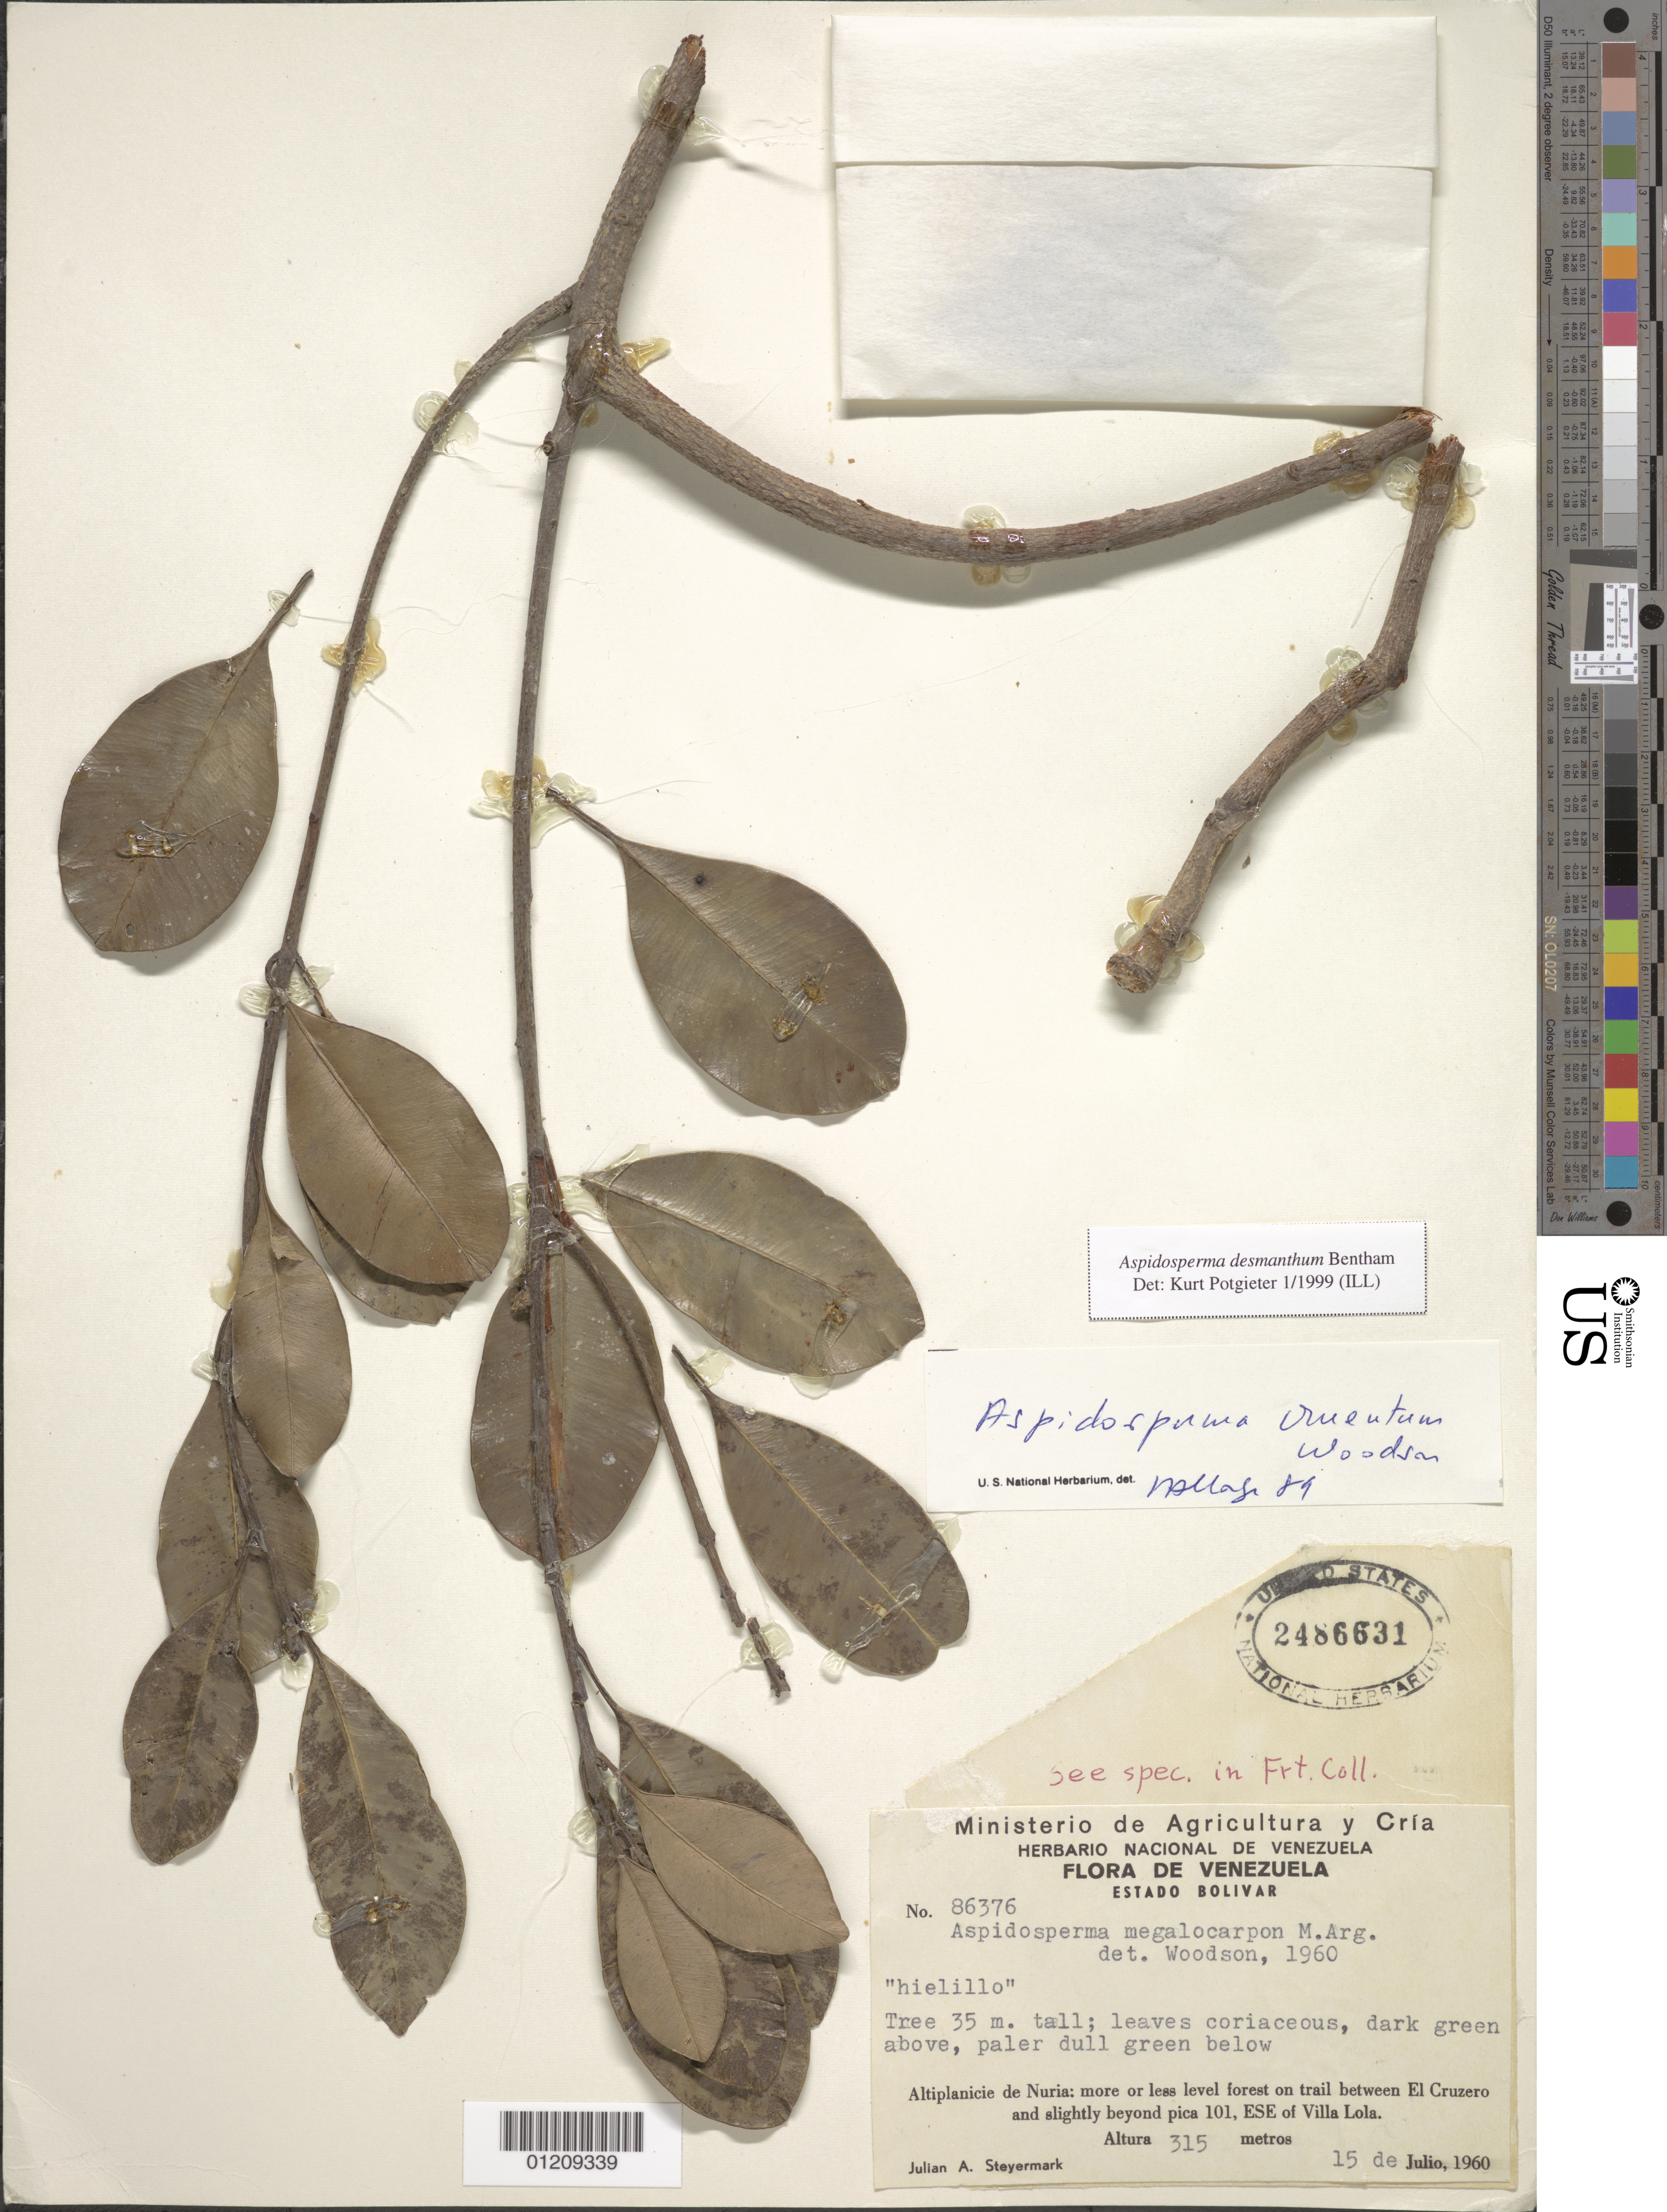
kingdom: Plantae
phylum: Tracheophyta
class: Magnoliopsida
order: Gentianales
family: Apocynaceae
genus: Aspidosperma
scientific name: Aspidosperma desmanthum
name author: Benth. ex Müll. Arg.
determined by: Potgieter, K.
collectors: J. Steyermark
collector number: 86376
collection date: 1960-07-15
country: Venezuela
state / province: Bolívar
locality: Altiplanicie de Nuria: mor eor less level forest on trail between El Cruzero and slightly beyond pica 101, ESE of Villa Lola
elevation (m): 315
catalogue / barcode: US 2486631